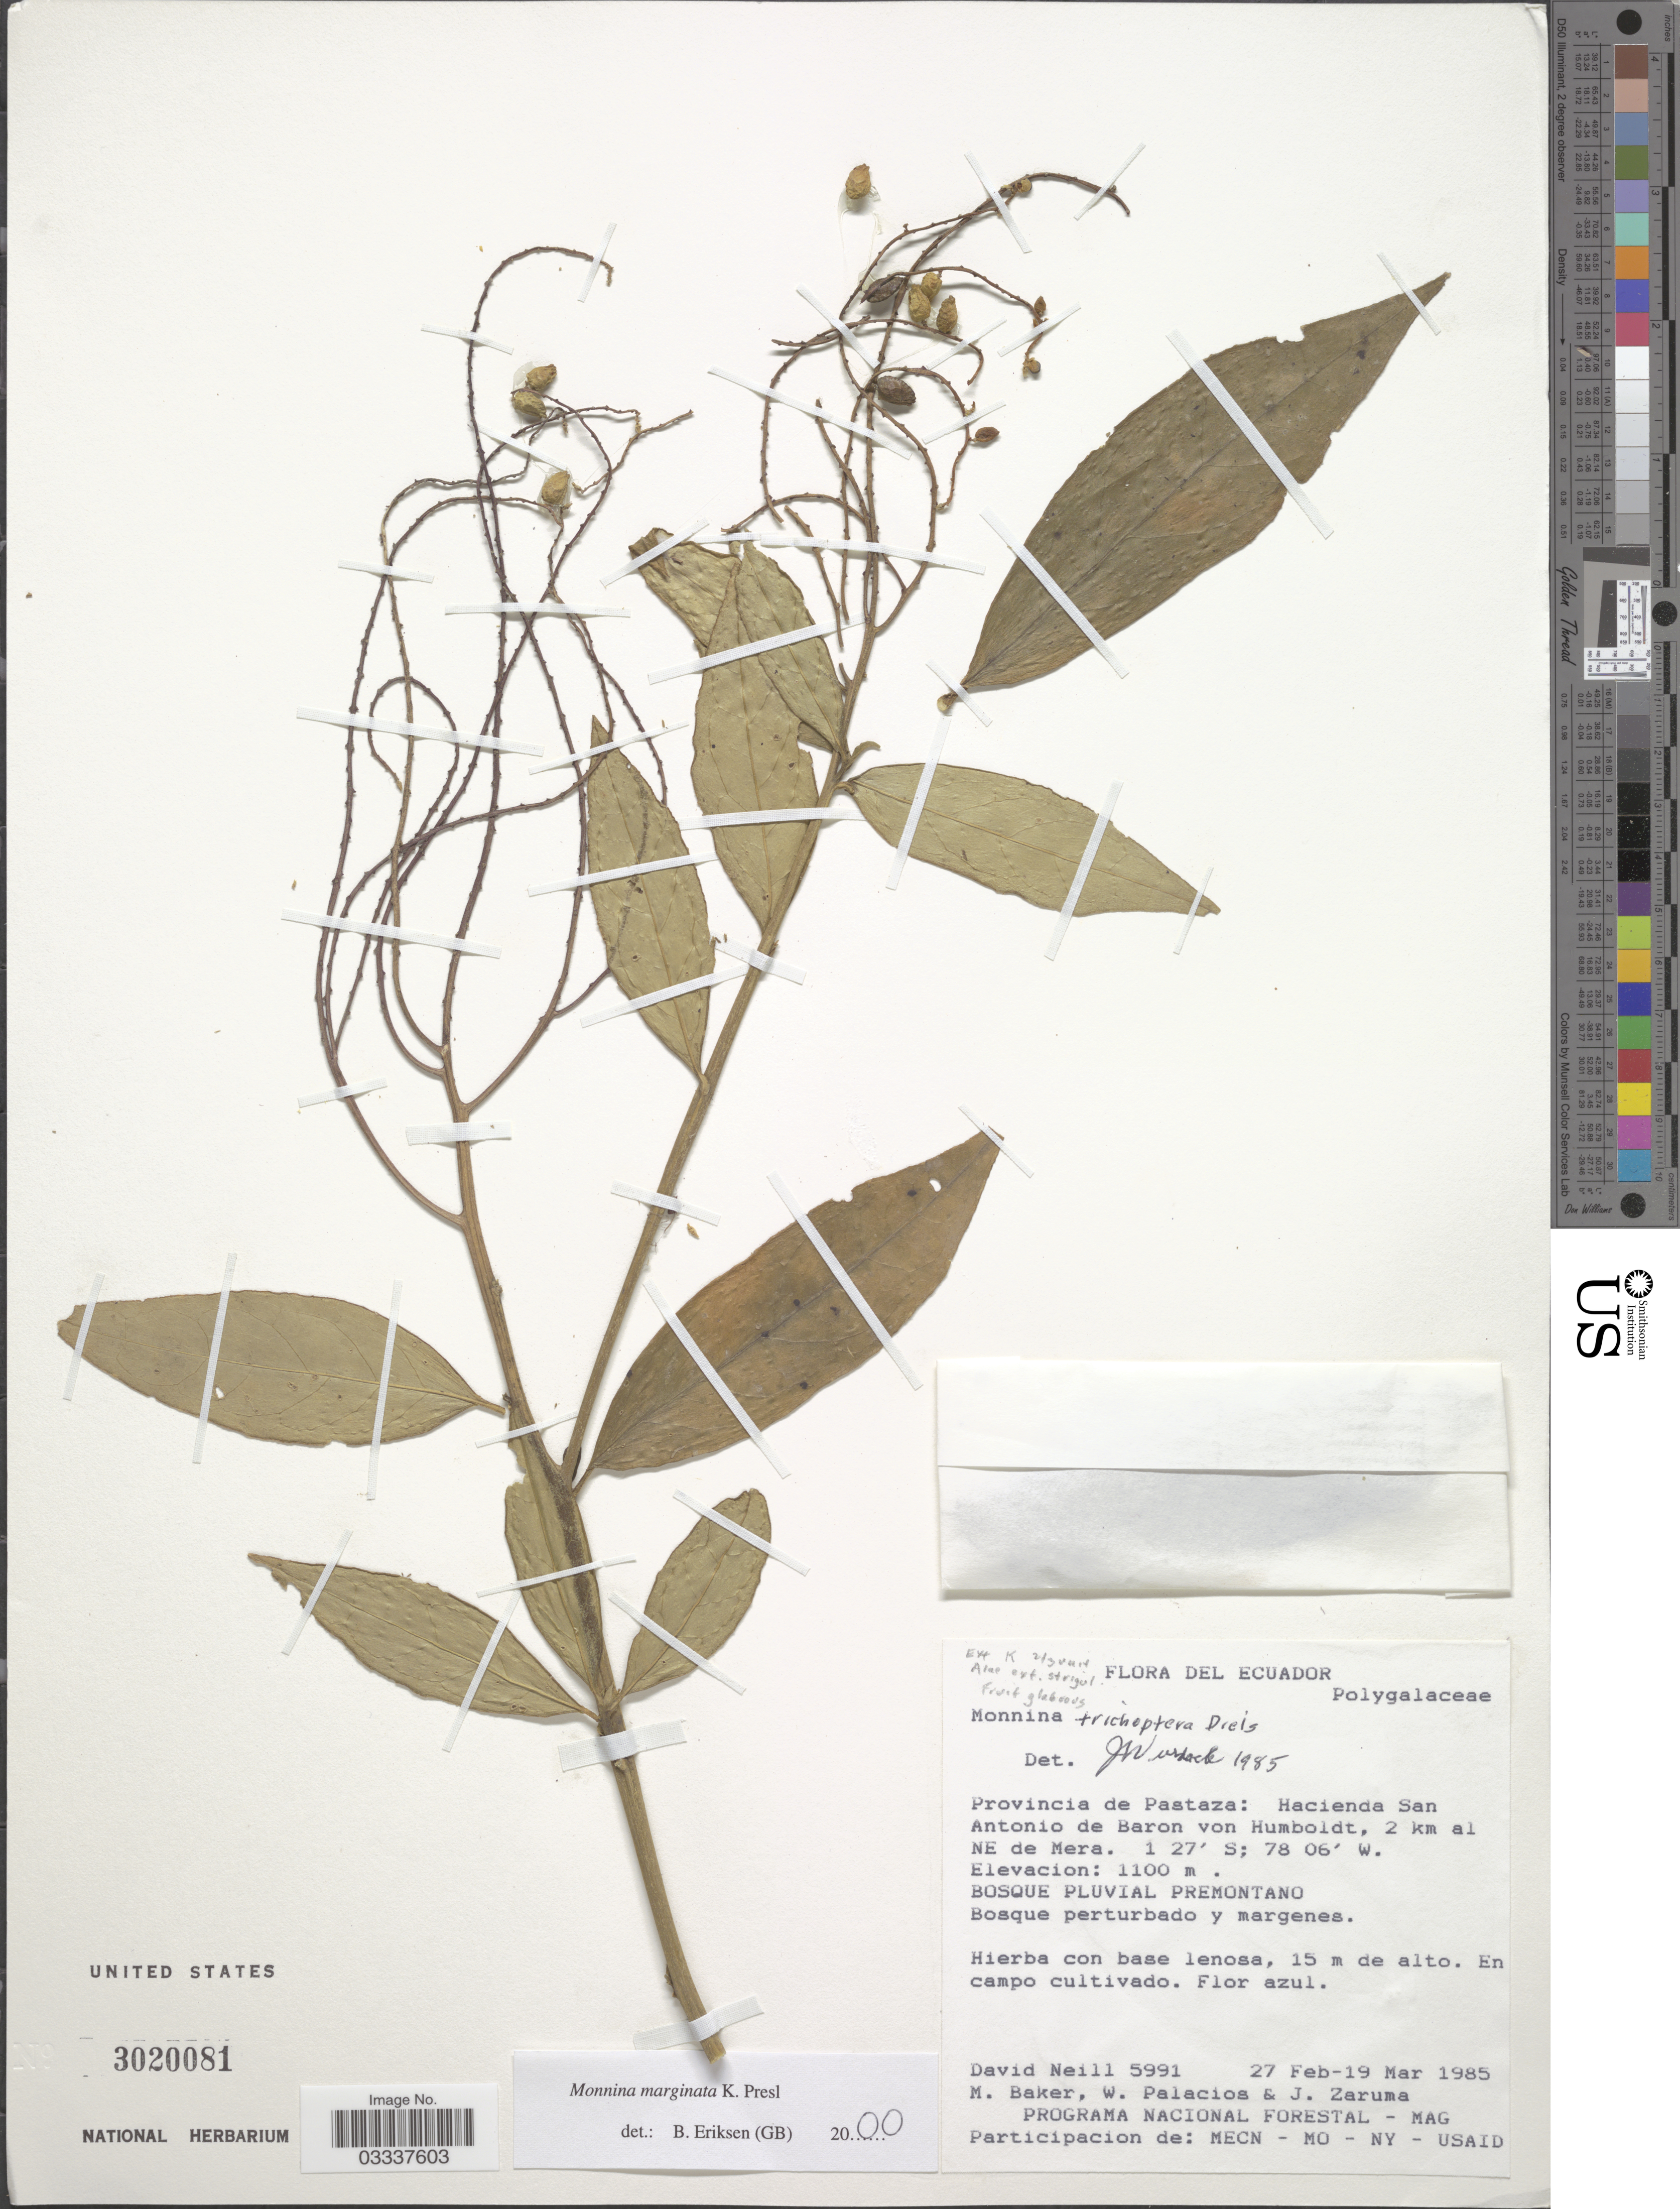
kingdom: Plantae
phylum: Tracheophyta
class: Magnoliopsida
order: Fabales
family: Polygalaceae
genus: Monnina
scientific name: Monnina marginata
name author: C. Presl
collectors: D. A. Neill, M. Baker, W. Palacios & J. Zaruma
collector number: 5991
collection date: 1985-02-27/1985-03-19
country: Ecuador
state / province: Pastaza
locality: Hacienda San Antonio de Baron von Humboldt, 2 km al NE de Mera.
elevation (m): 1100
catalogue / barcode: US 3020081